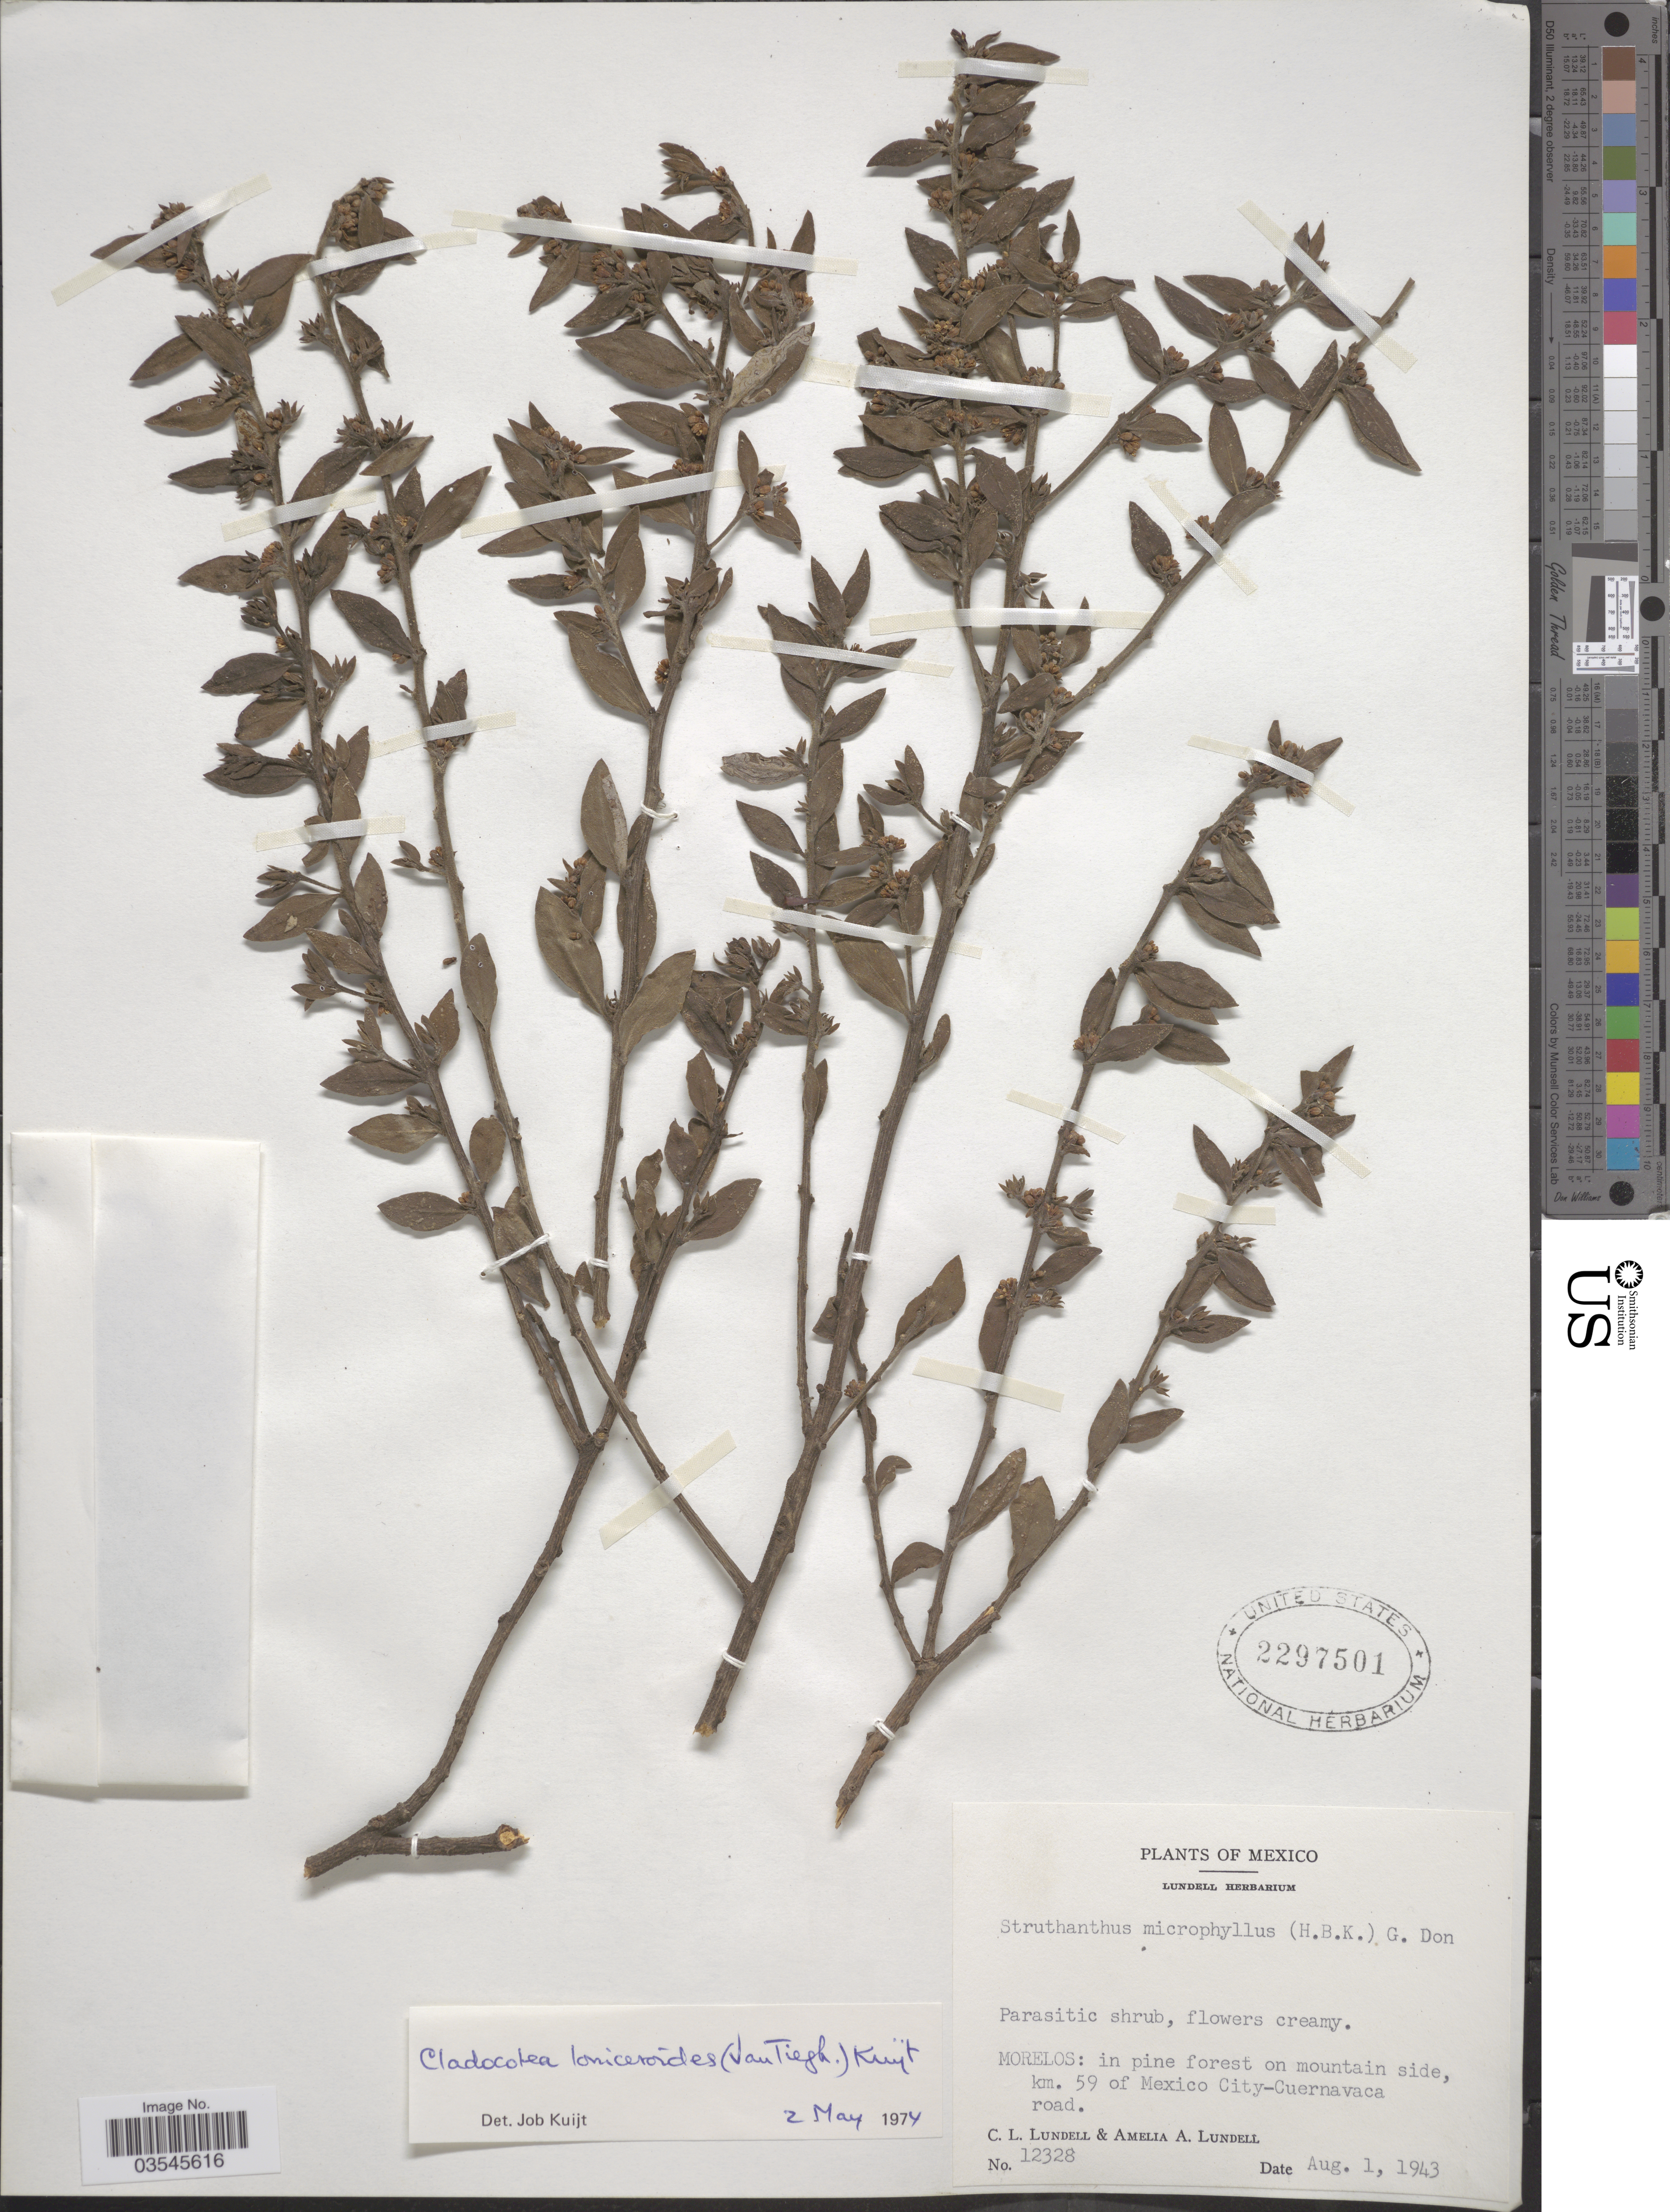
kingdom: Plantae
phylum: Tracheophyta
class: Magnoliopsida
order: Santalales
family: Loranthaceae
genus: Cladocolea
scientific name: Cladocolea loniceroides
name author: (Tiegh.) Kuijt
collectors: C. L. Lundell & A. A. Lundell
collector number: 12328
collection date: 1943-08-01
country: Mexico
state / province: Morelos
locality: Km. 59 of Mexico City-Cuernavaca road.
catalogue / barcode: US 2297501